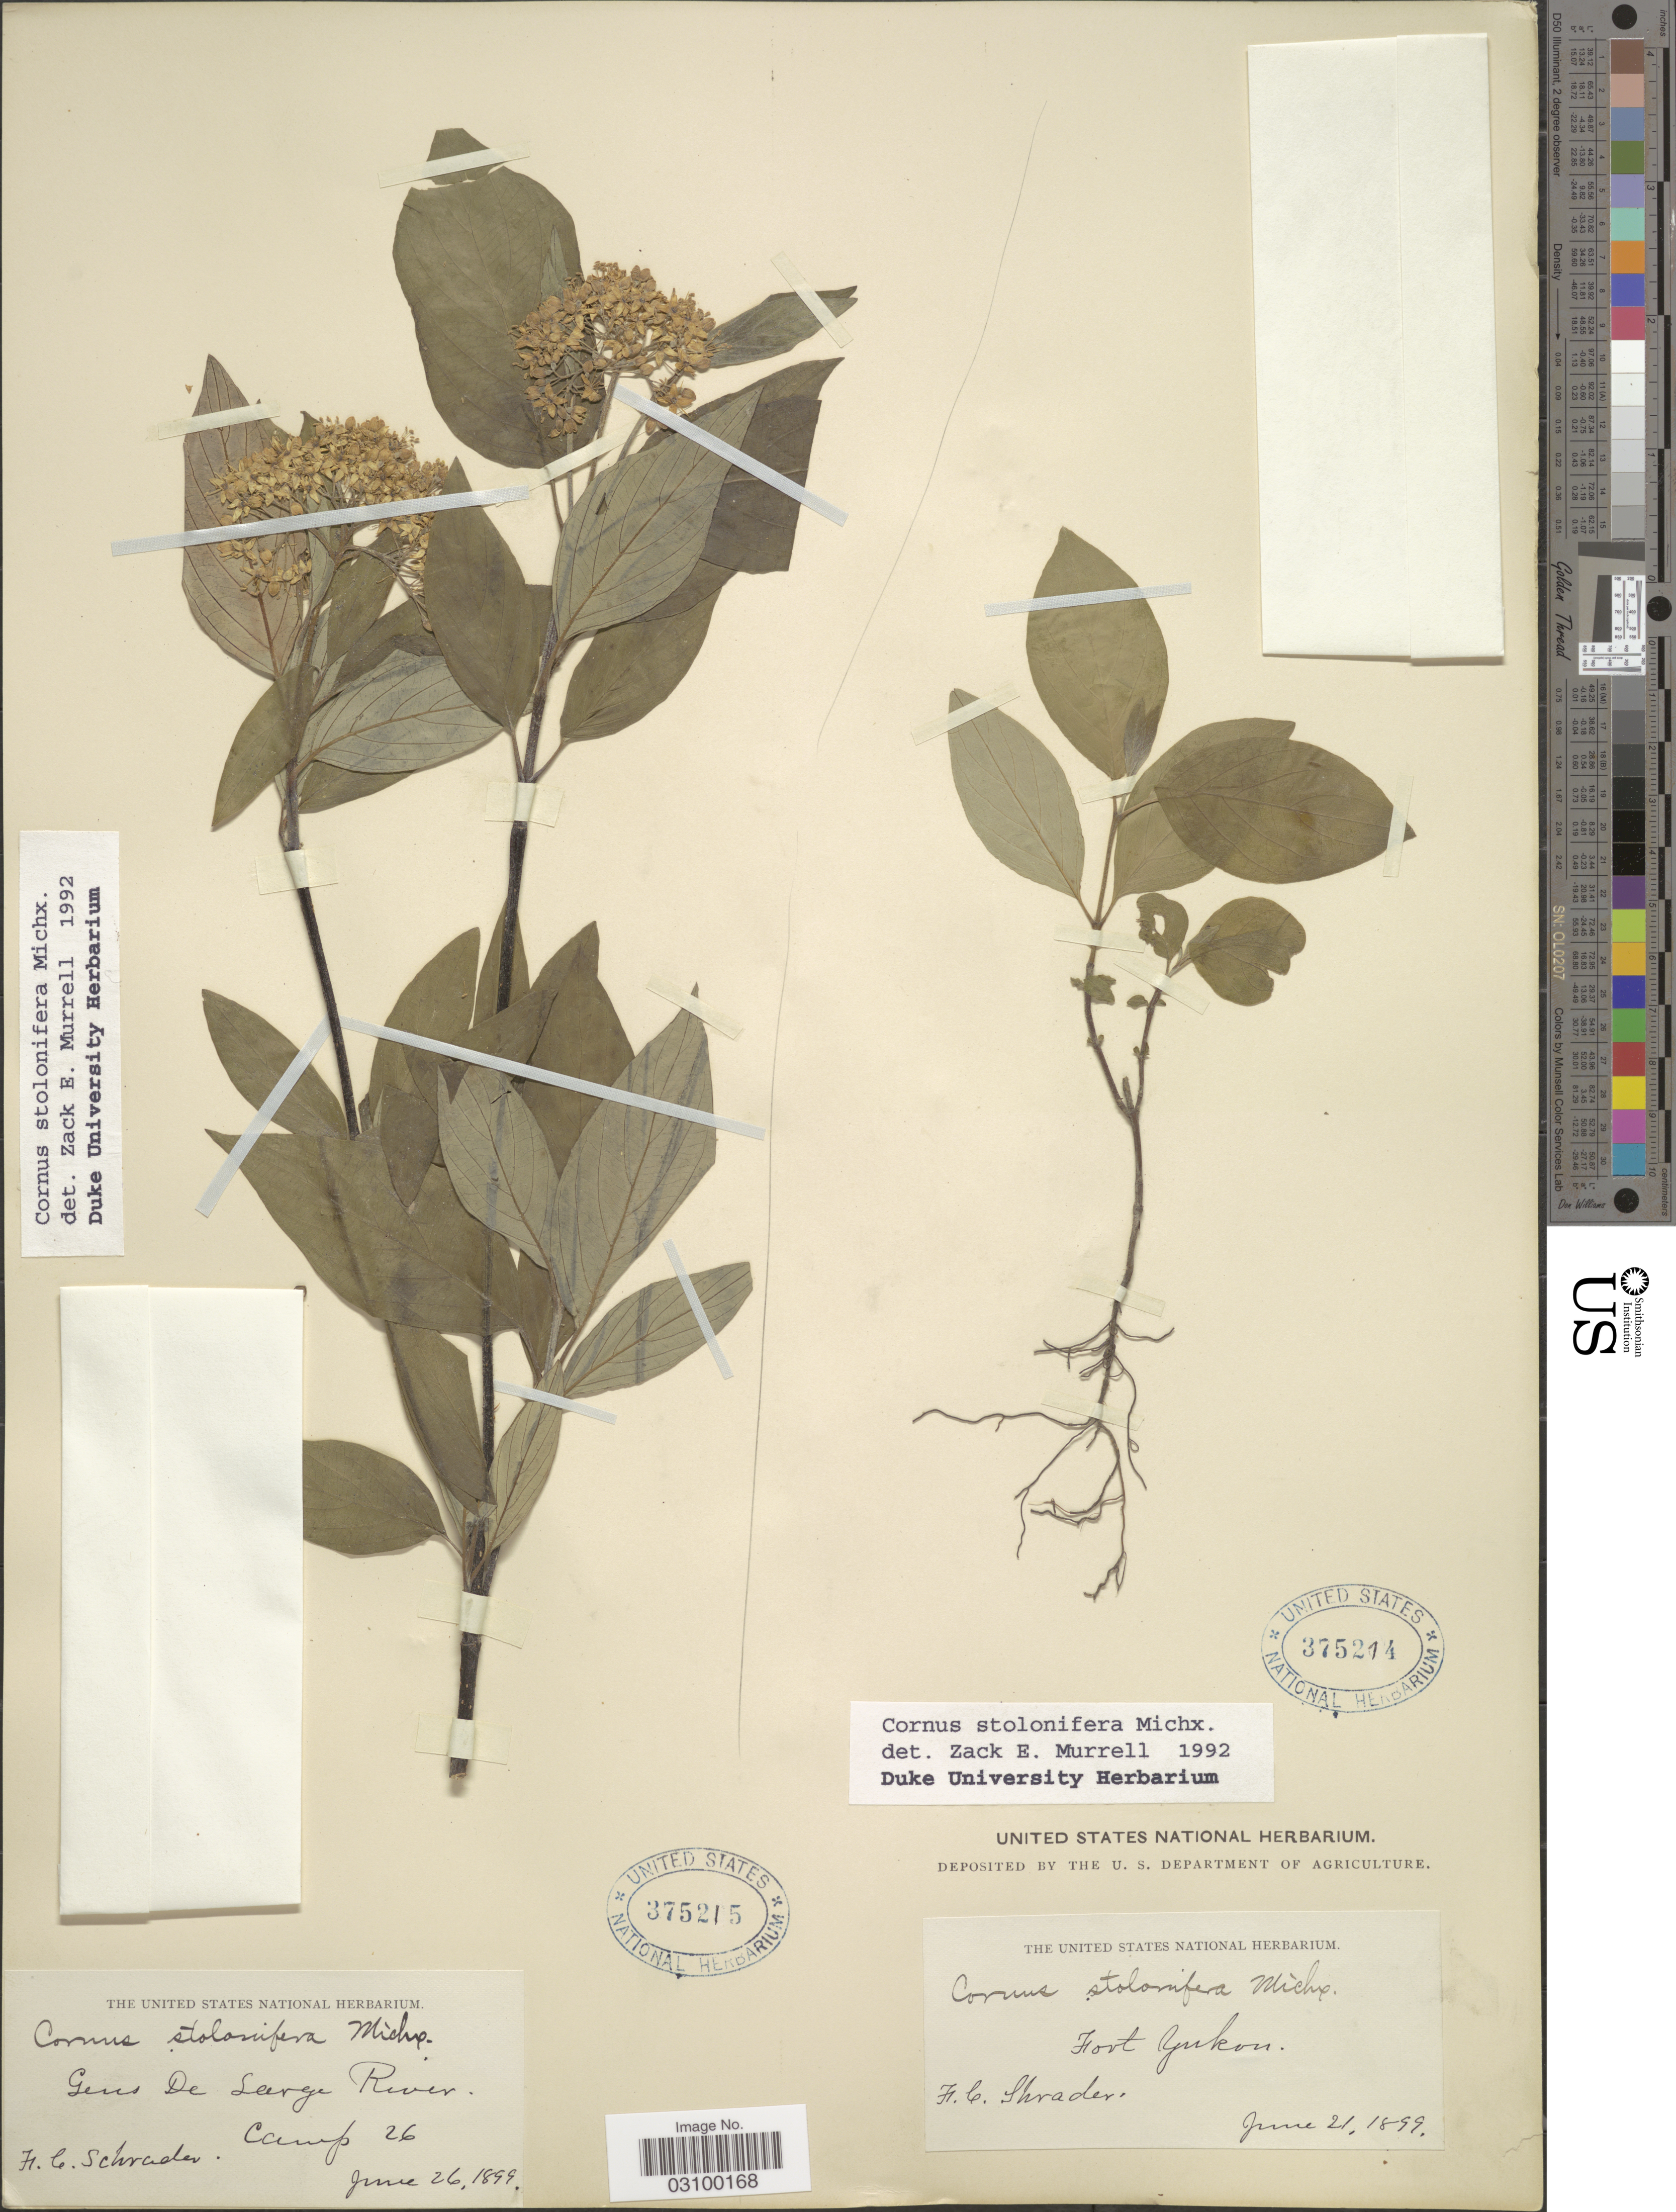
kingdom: Plantae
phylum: Tracheophyta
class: Magnoliopsida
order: Cornales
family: Cornaceae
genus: Cornus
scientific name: Cornus sericea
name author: L.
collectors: F. C. Schrader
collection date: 1899-06-26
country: United States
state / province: Alaska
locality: Gens De Large River. Camp 26.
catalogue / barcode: US 375215